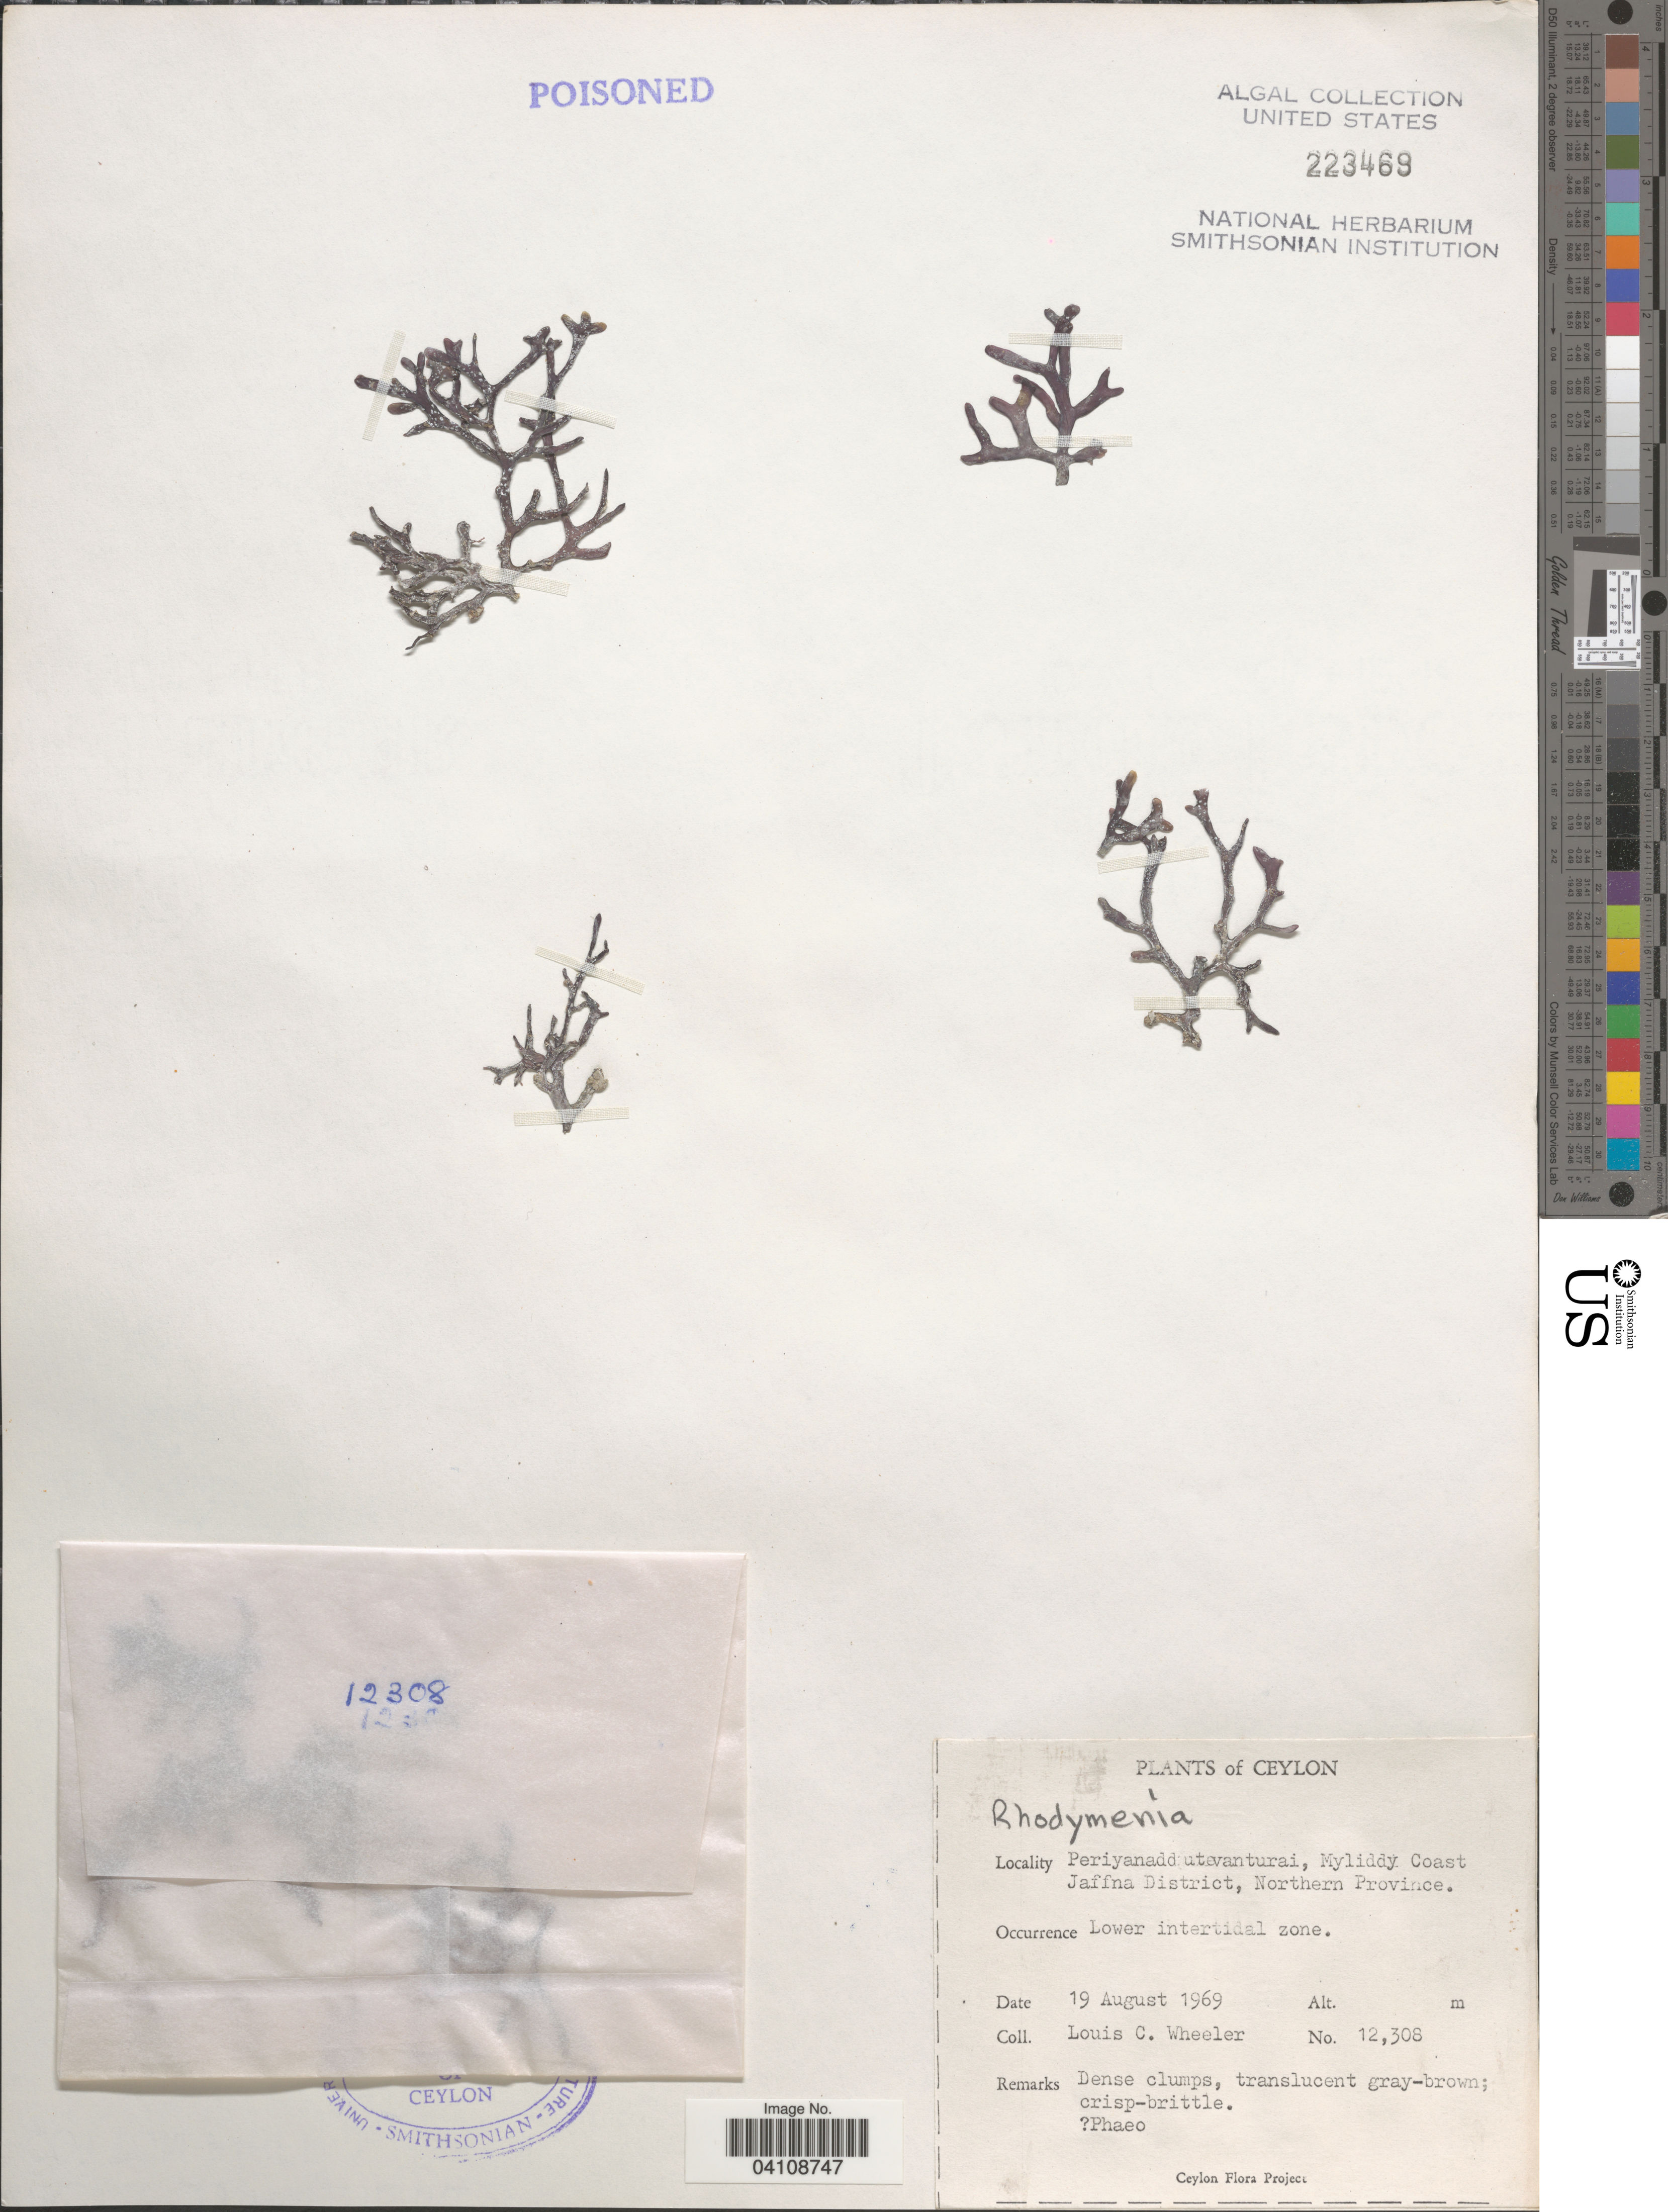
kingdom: Plantae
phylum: Rhodophyta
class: Florideophyceae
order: Rhodymeniales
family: Rhodymeniaceae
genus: Rhodymenia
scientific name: Rhodymenia sp.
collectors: L. C. Wheeler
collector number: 12308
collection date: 1969-08-19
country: Sri Lanka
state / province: Northern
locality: Ceylon. Periyanaddutevanturai, Myliddy Coast, Jaffna District.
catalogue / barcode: US 223469